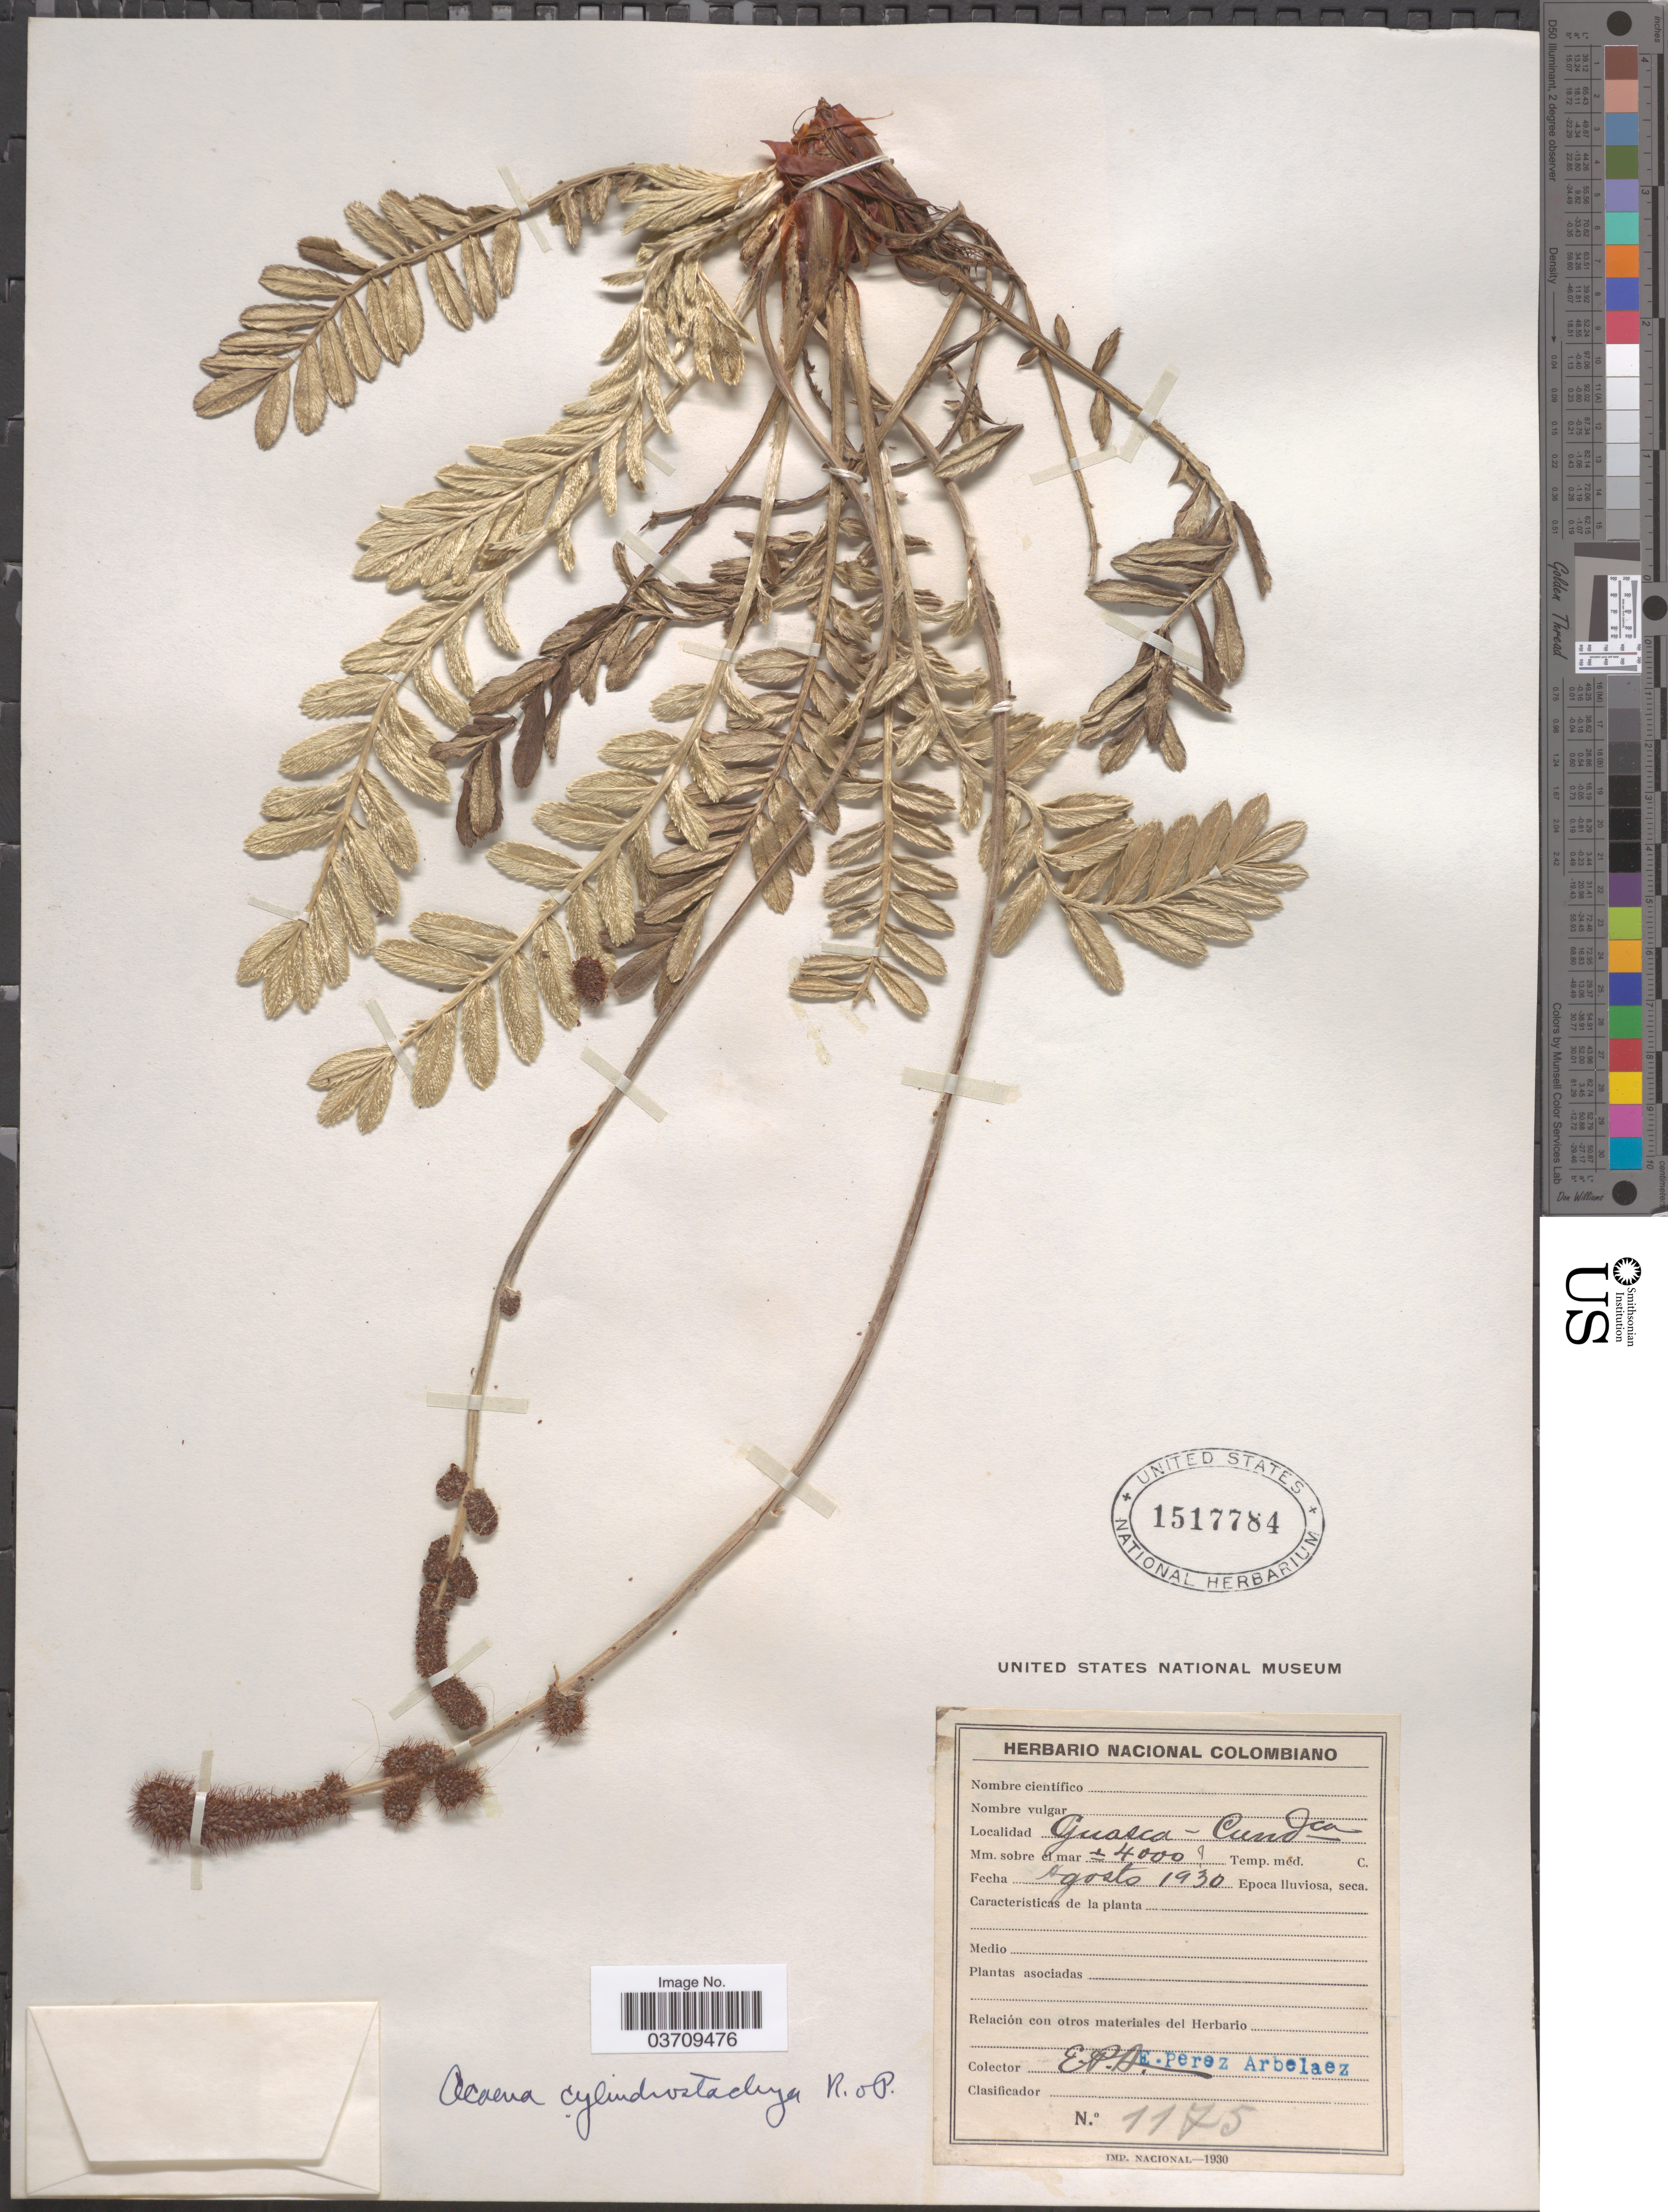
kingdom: Plantae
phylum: Tracheophyta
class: Magnoliopsida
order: Rosales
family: Rosaceae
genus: Acaena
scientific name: Acaena cylindristachya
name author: Ruiz & Pav.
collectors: E. Pérez Arbeláez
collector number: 1175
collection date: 1930-08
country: Colombia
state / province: Cundinamarca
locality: Guasca.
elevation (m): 4000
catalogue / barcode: US 1517784